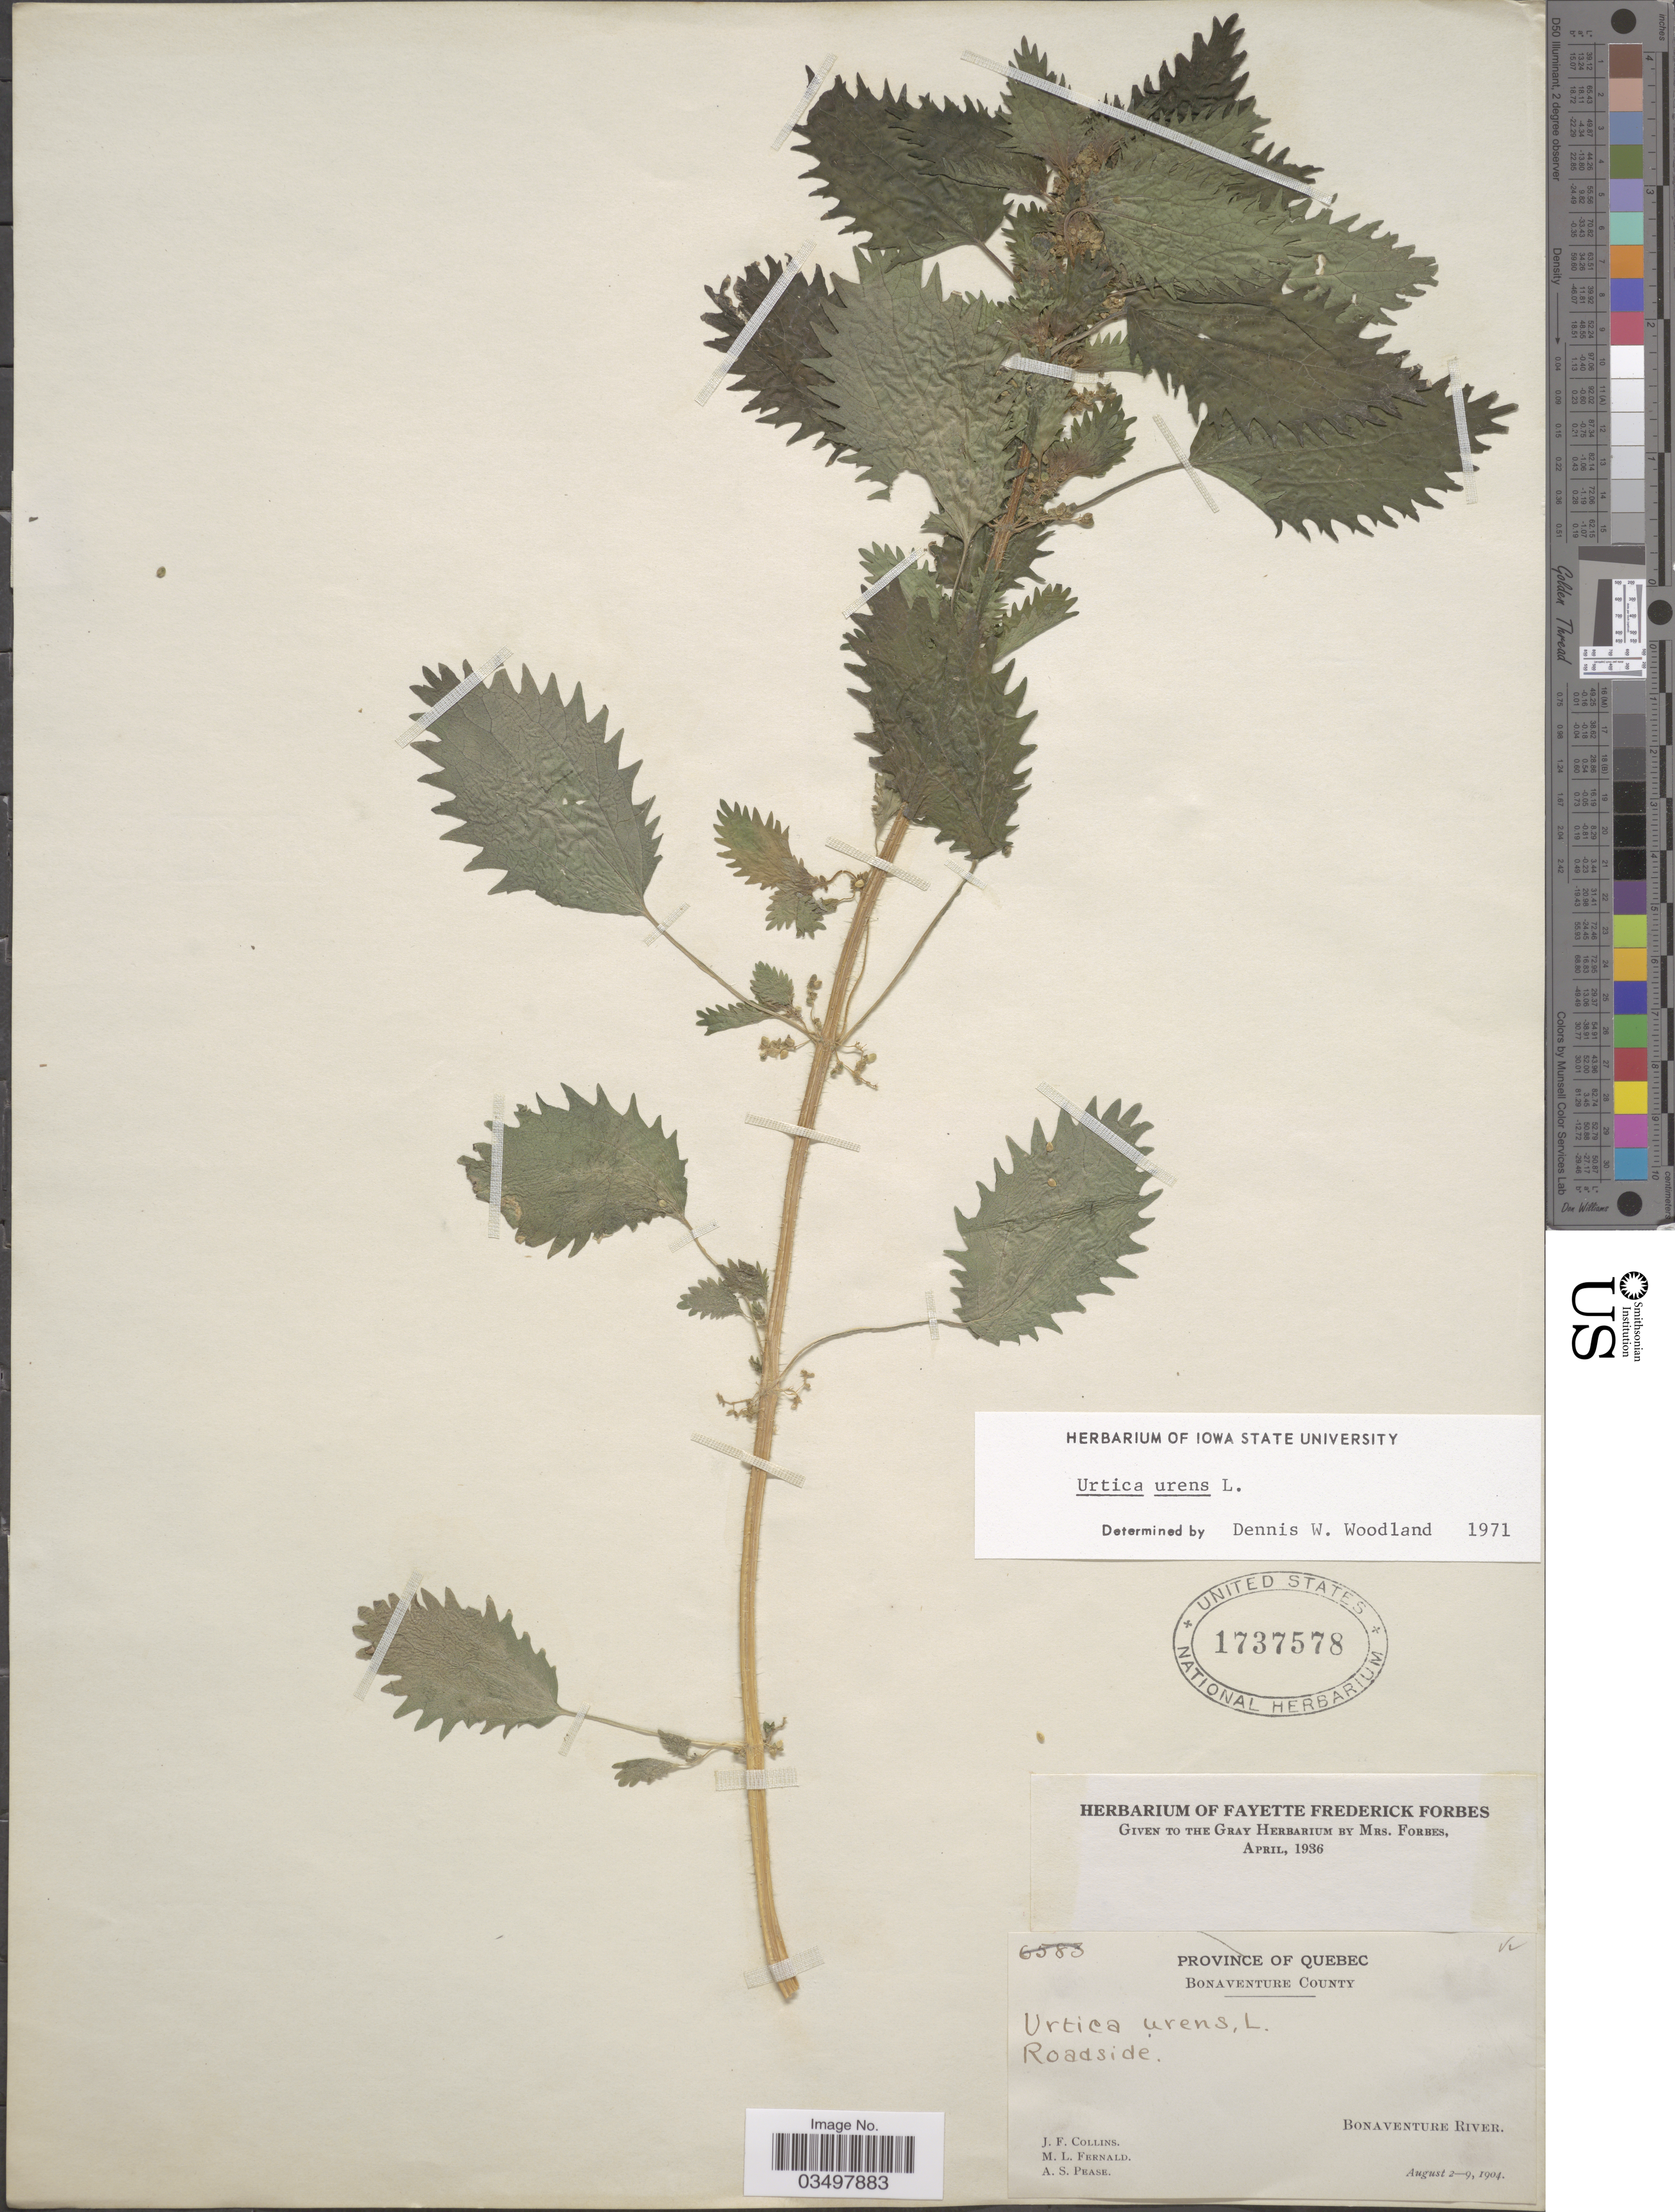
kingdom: Plantae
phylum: Tracheophyta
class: Magnoliopsida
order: Rosales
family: Urticaceae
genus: Urtica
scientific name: Urtica urens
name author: L.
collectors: J. Collins, M. L. Fernald & A. S. Pease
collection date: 1904-08-02/1904-08-09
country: Canada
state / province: Quebec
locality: Bonaventure County. Bonaventure River.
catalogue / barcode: US 1737578